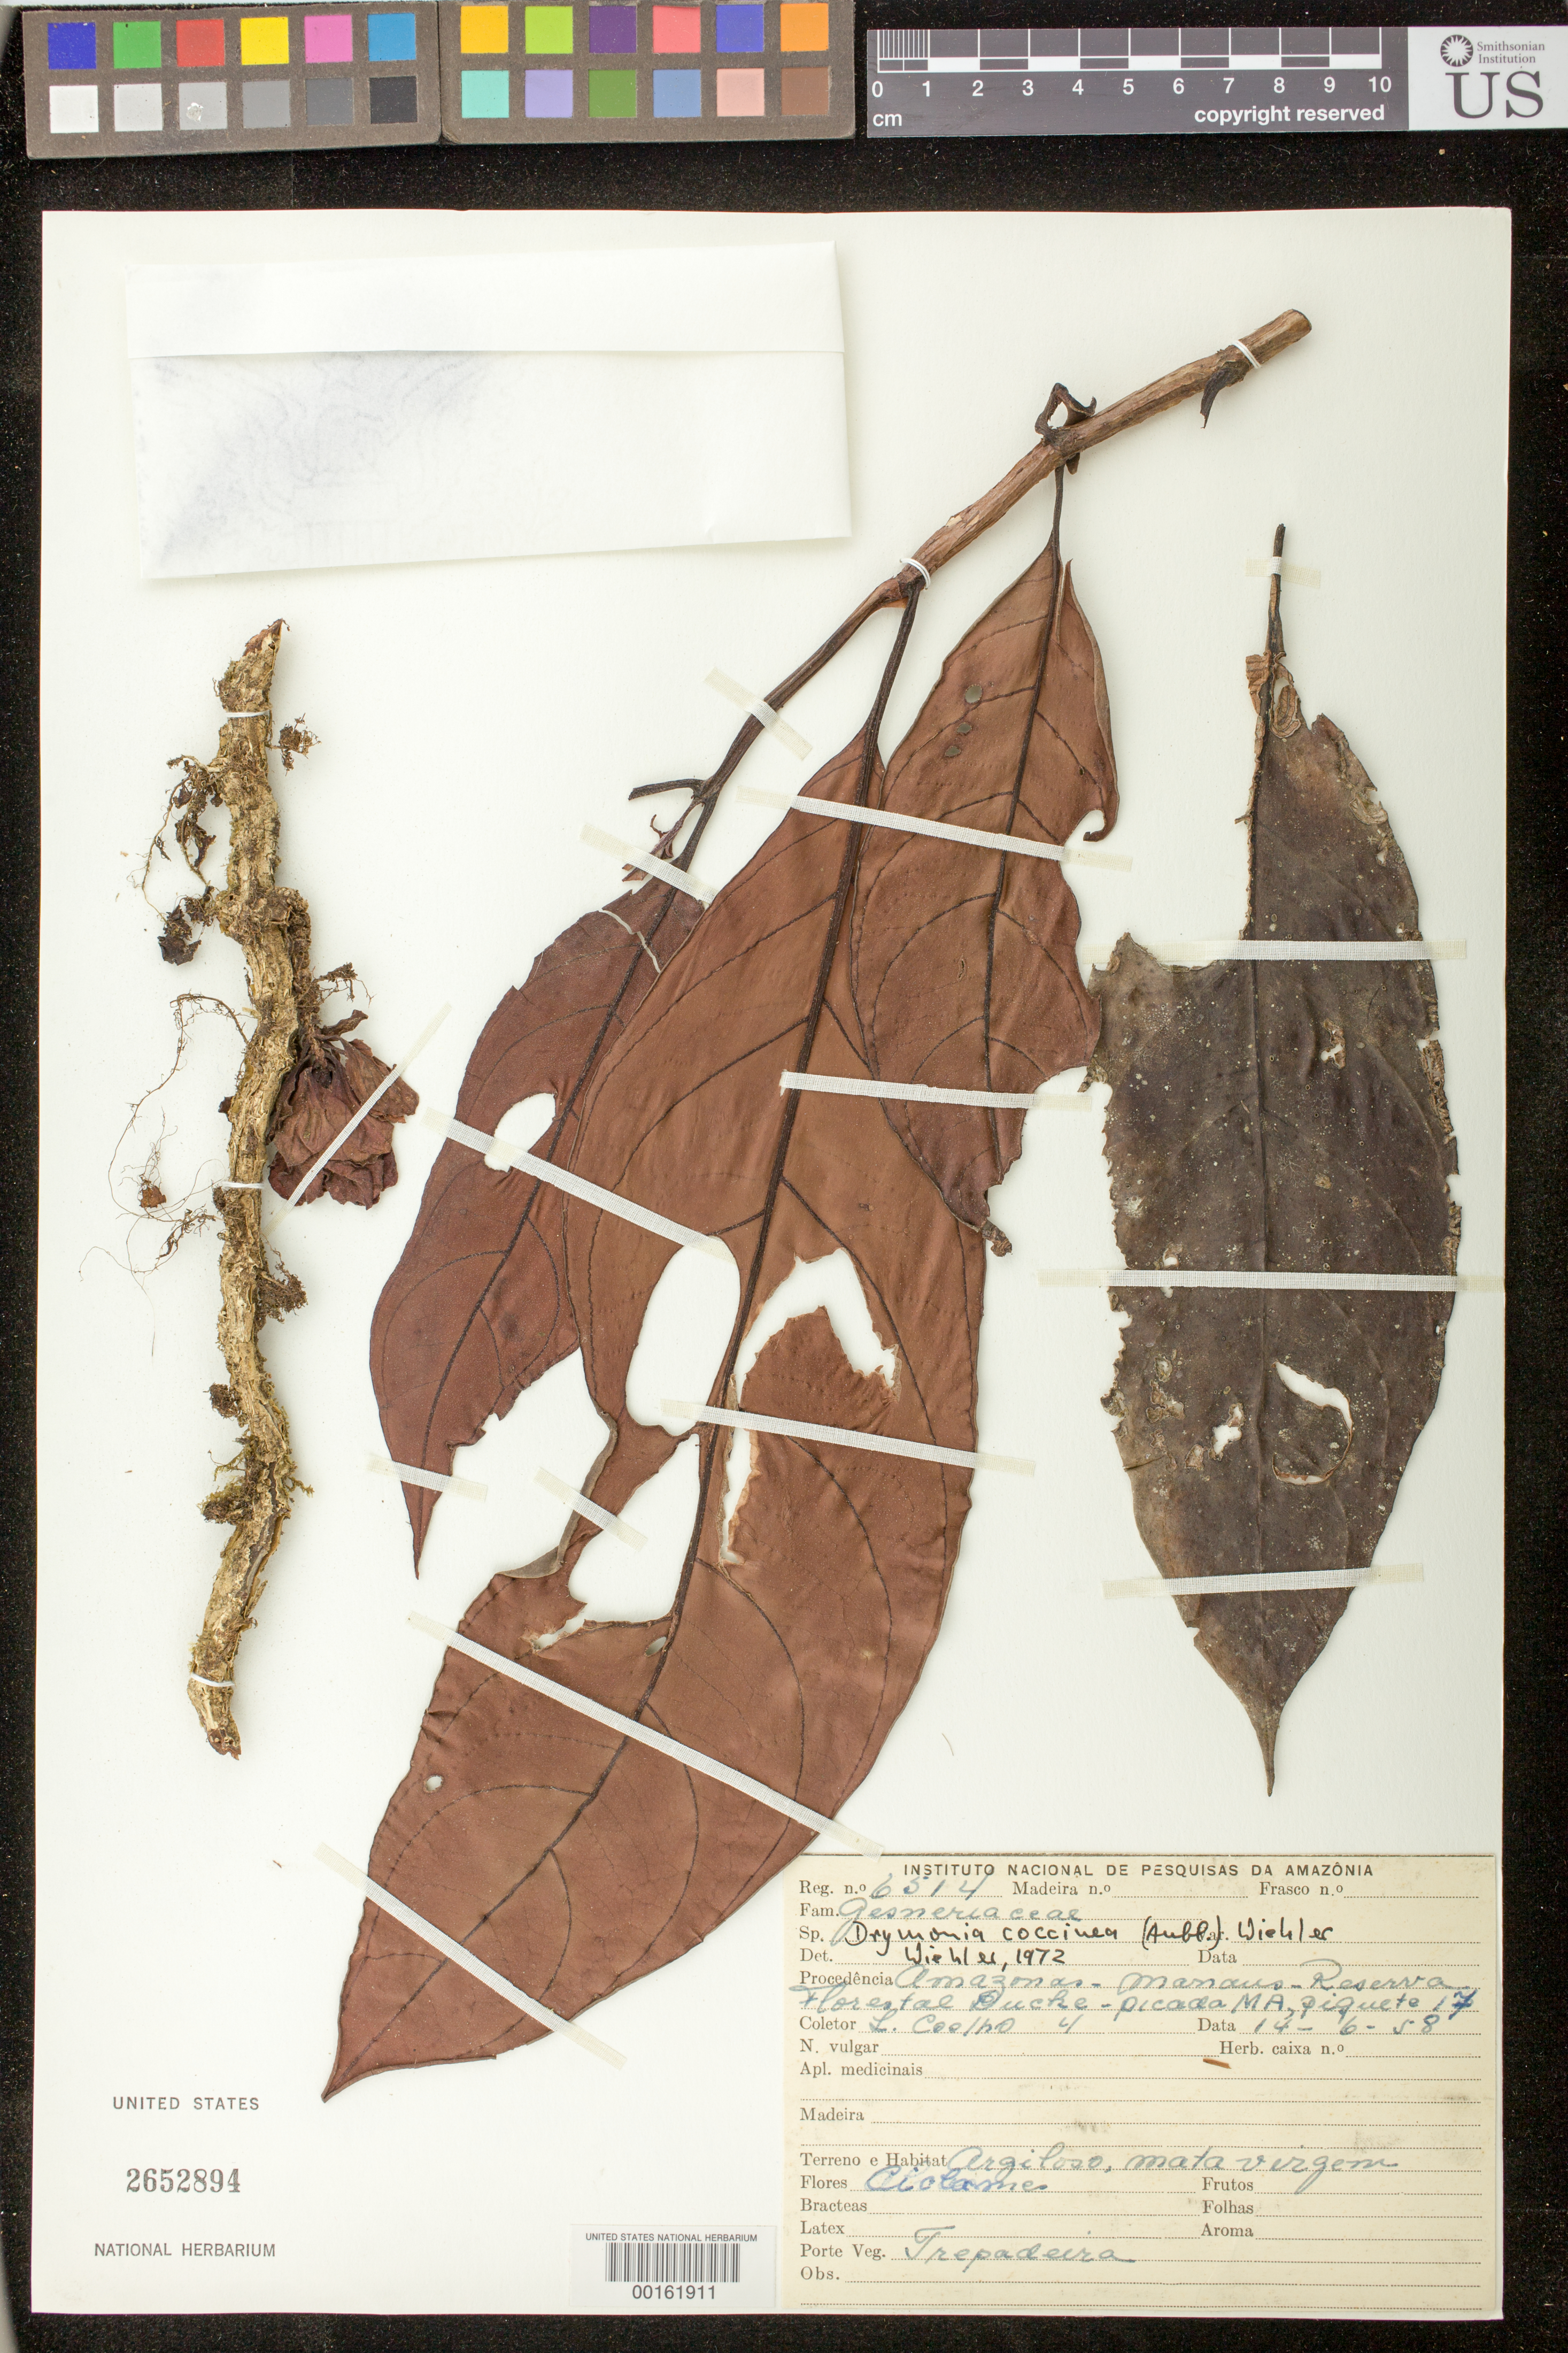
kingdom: Plantae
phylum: Tracheophyta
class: Magnoliopsida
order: Lamiales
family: Gesneriaceae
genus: Drymonia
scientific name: Drymonia coccinea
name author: (Aubl.) Wiehler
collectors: L. Coelho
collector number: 4/ 6514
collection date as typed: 14 Jun 1958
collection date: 1958-06-14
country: Brazil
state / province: Amazonas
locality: Manaus, Reserva Florestal Ducke, Picada Ma, Piquete 17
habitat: Argillaceous virgin forest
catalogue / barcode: US 2652894